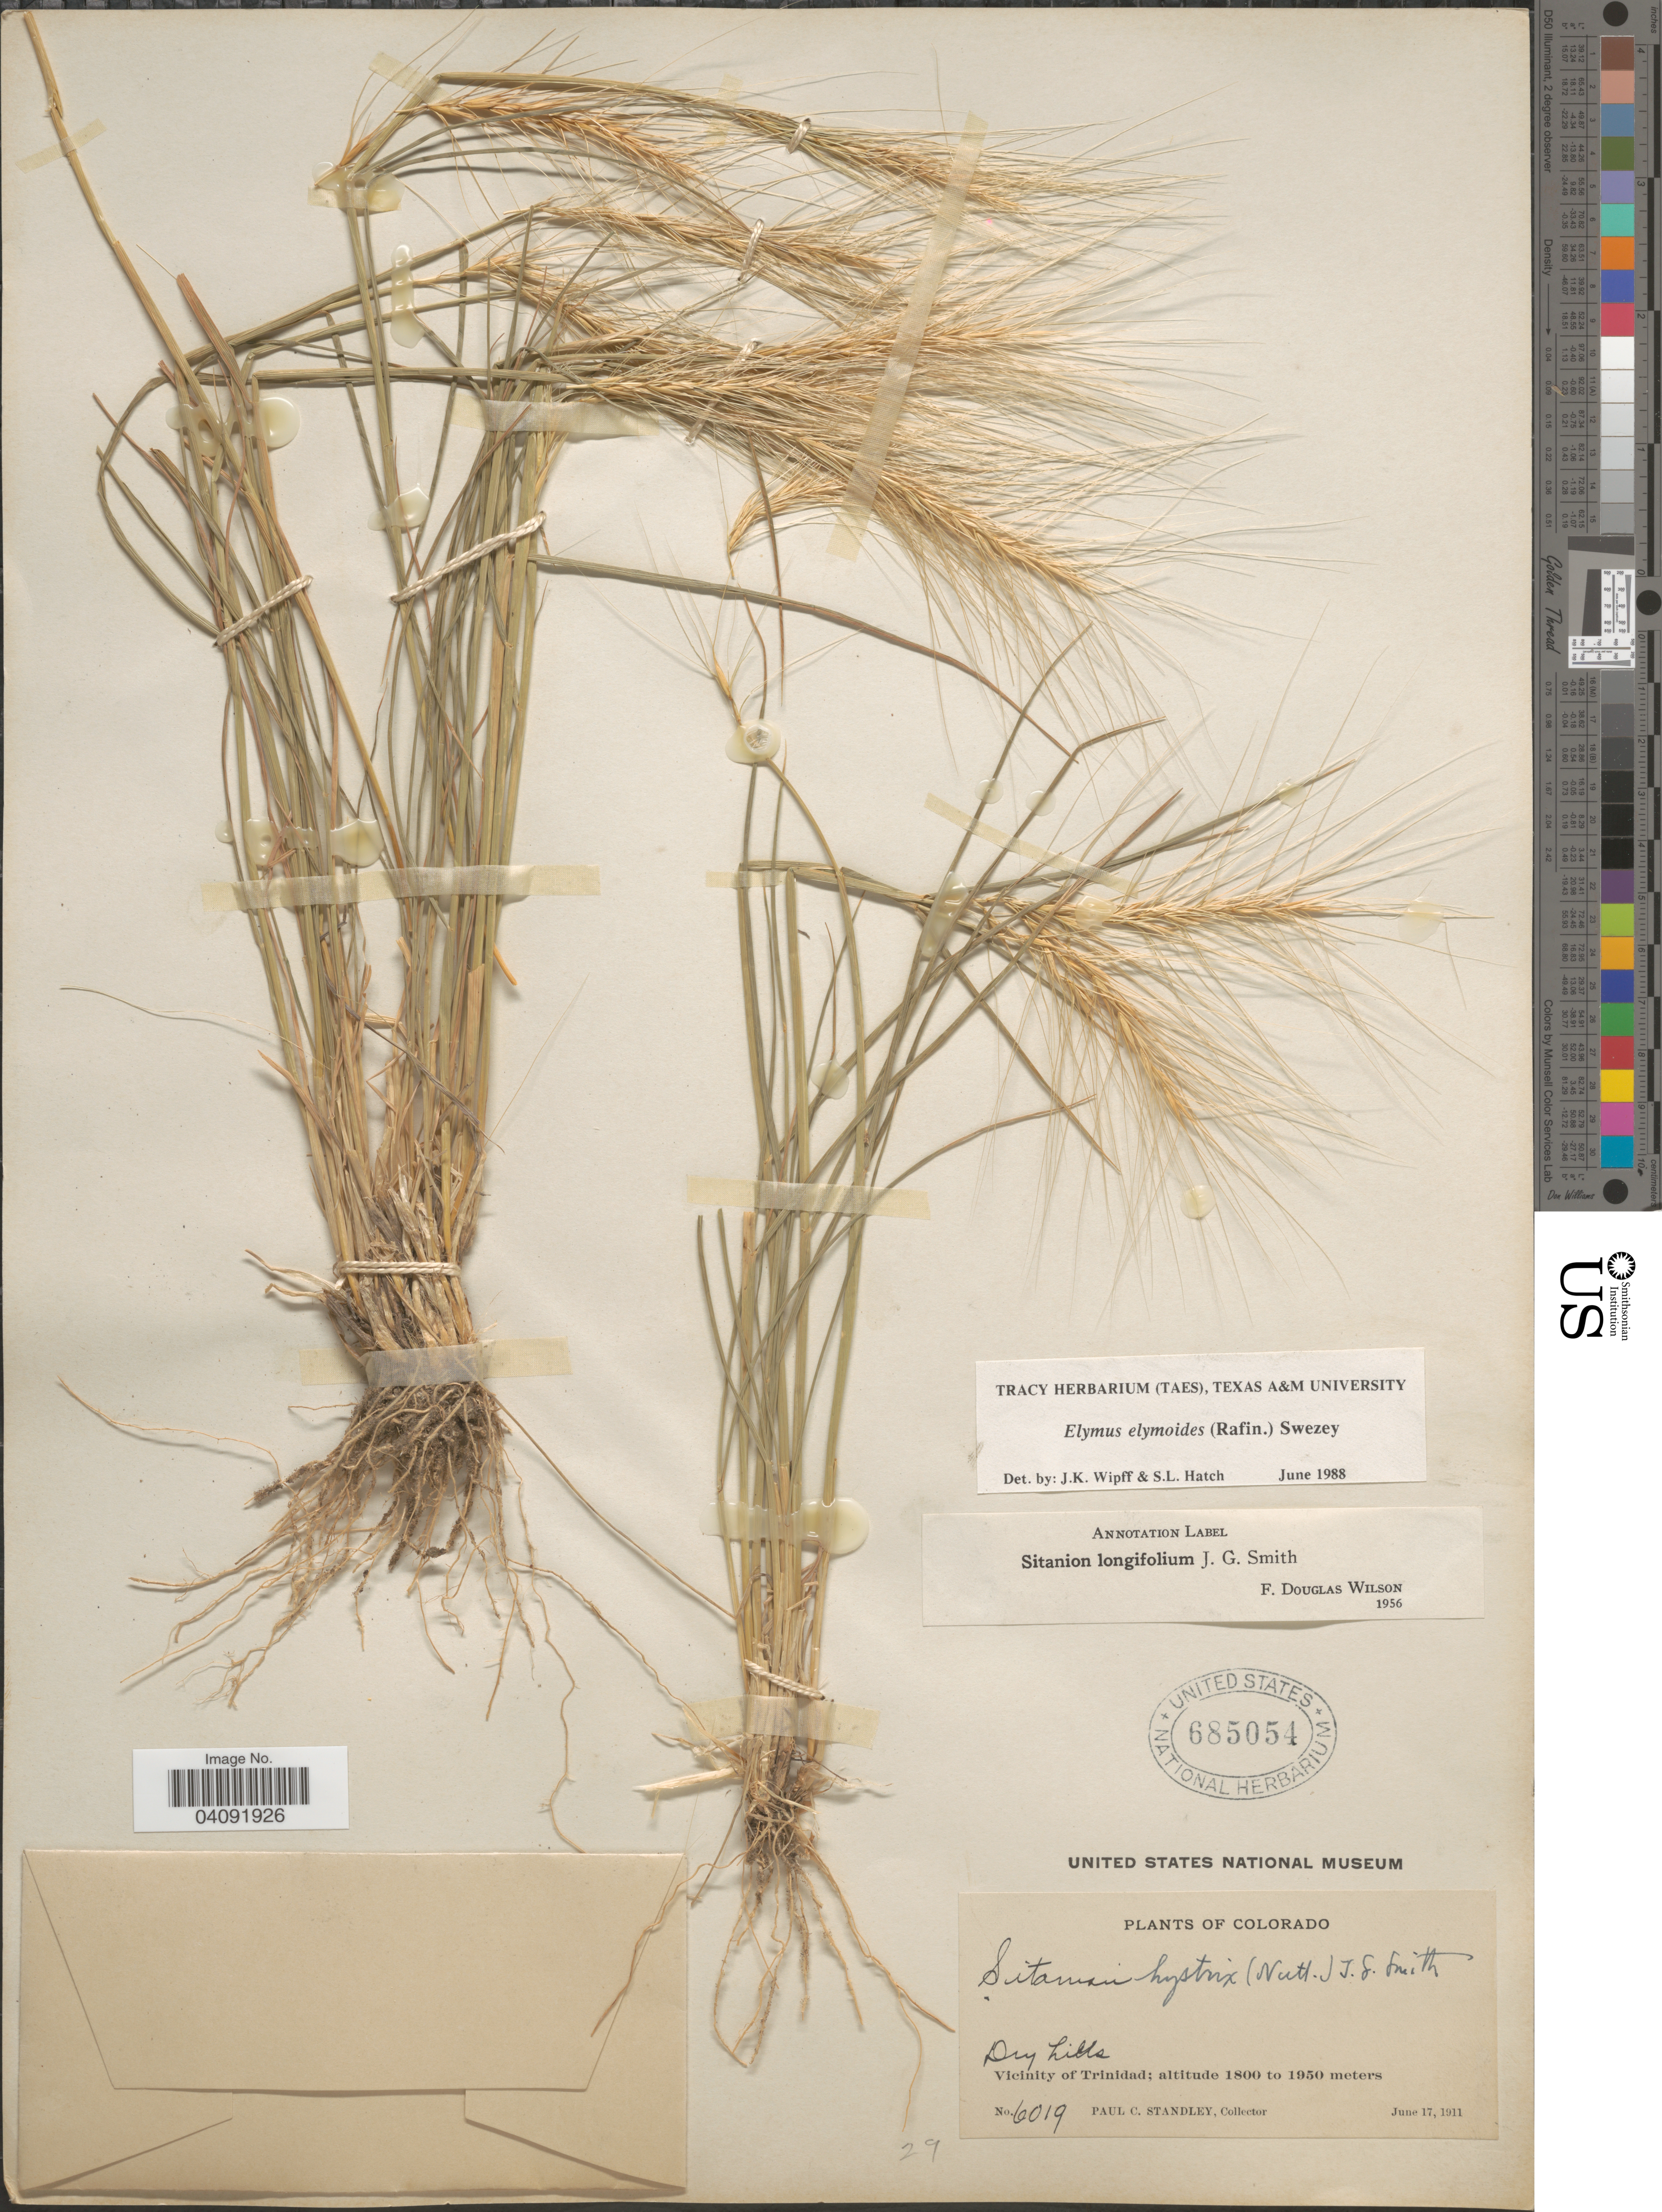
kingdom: Plantae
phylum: Tracheophyta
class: Liliopsida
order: Poales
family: Poaceae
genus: Elymus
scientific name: Elymus elymoides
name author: (Raf.) Swezey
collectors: P. C. Standley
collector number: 6019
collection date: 1911-06-17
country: United States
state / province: Colorado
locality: Dry hills. Vicinity of Trinidad.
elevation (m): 1800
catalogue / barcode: US 685054